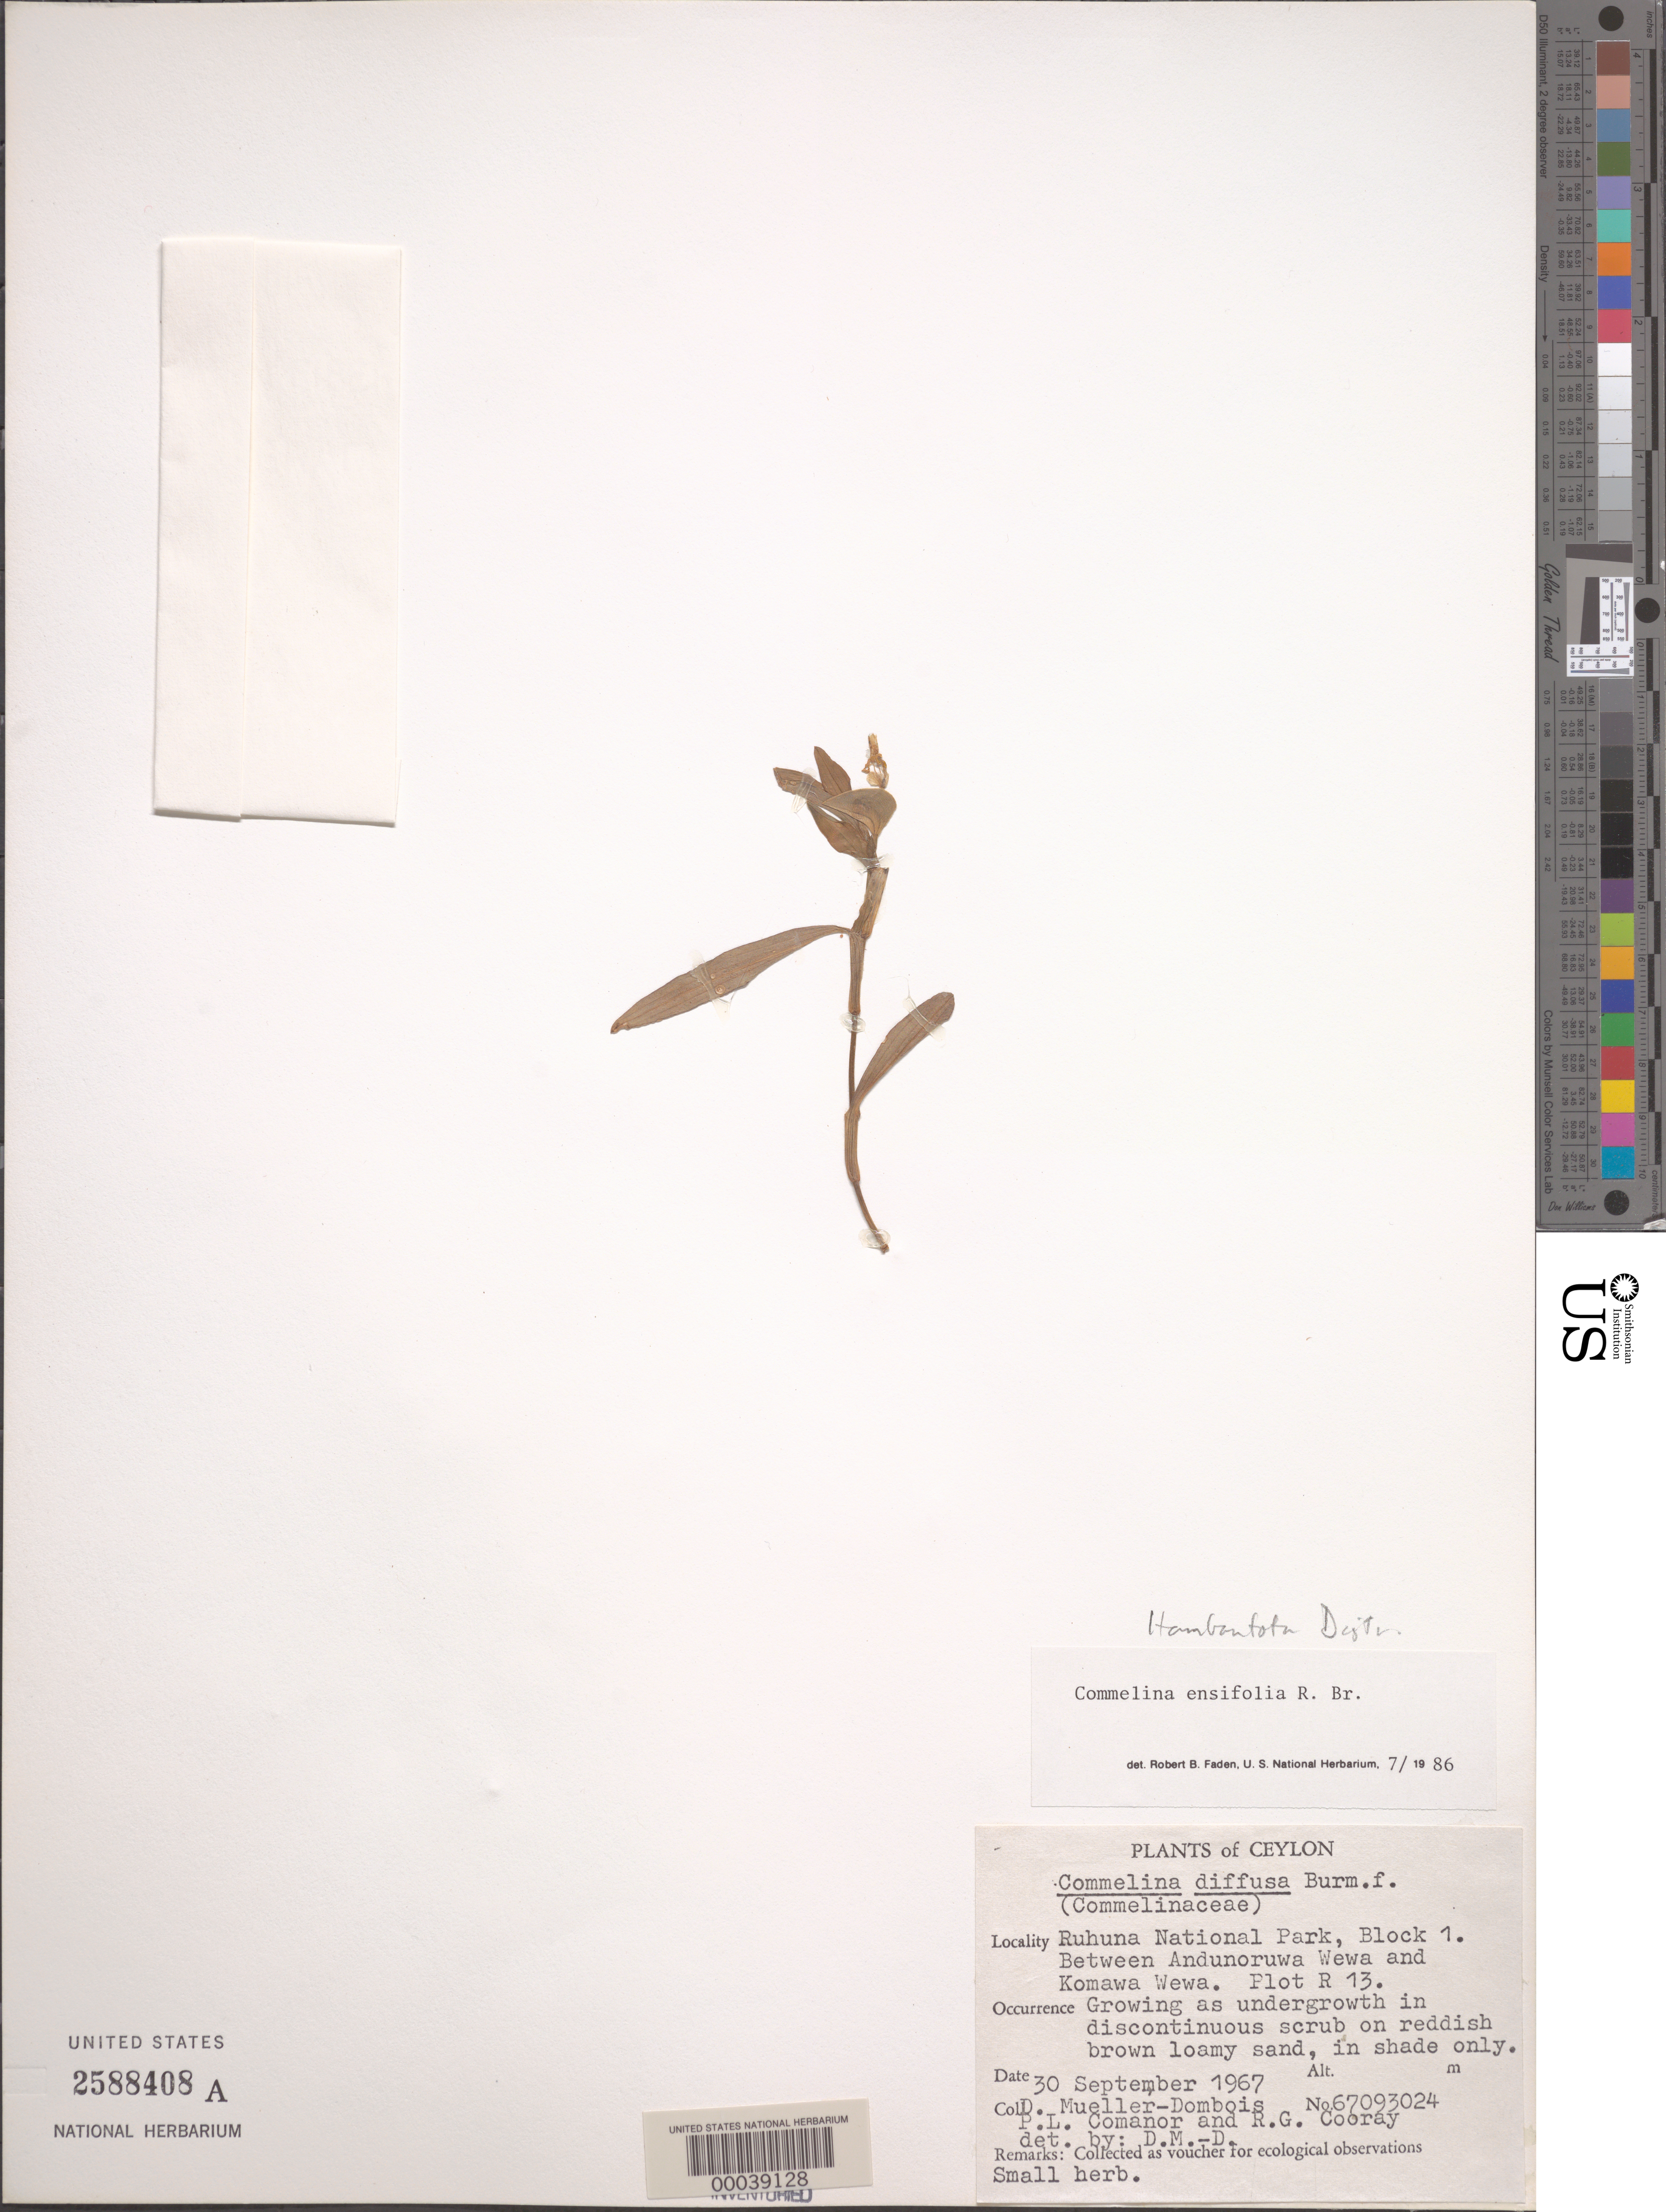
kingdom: Plantae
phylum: Tracheophyta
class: Liliopsida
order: Commelinales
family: Commelinaceae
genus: Commelina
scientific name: Commelina ensifolia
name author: R. Br.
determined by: Faden, Robert B., (US), Smithsonian Institution - National Museum of Natural History (UNITED STATES)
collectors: D. Mueller-Dombois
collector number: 67093024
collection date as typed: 30 Sep 1967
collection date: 1967-09-30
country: Sri Lanka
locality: Ruhuna national park, between andunoruwa and komawa wewaw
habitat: Shaded undergrowth on red-brown loamy sand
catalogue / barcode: US 2588408A